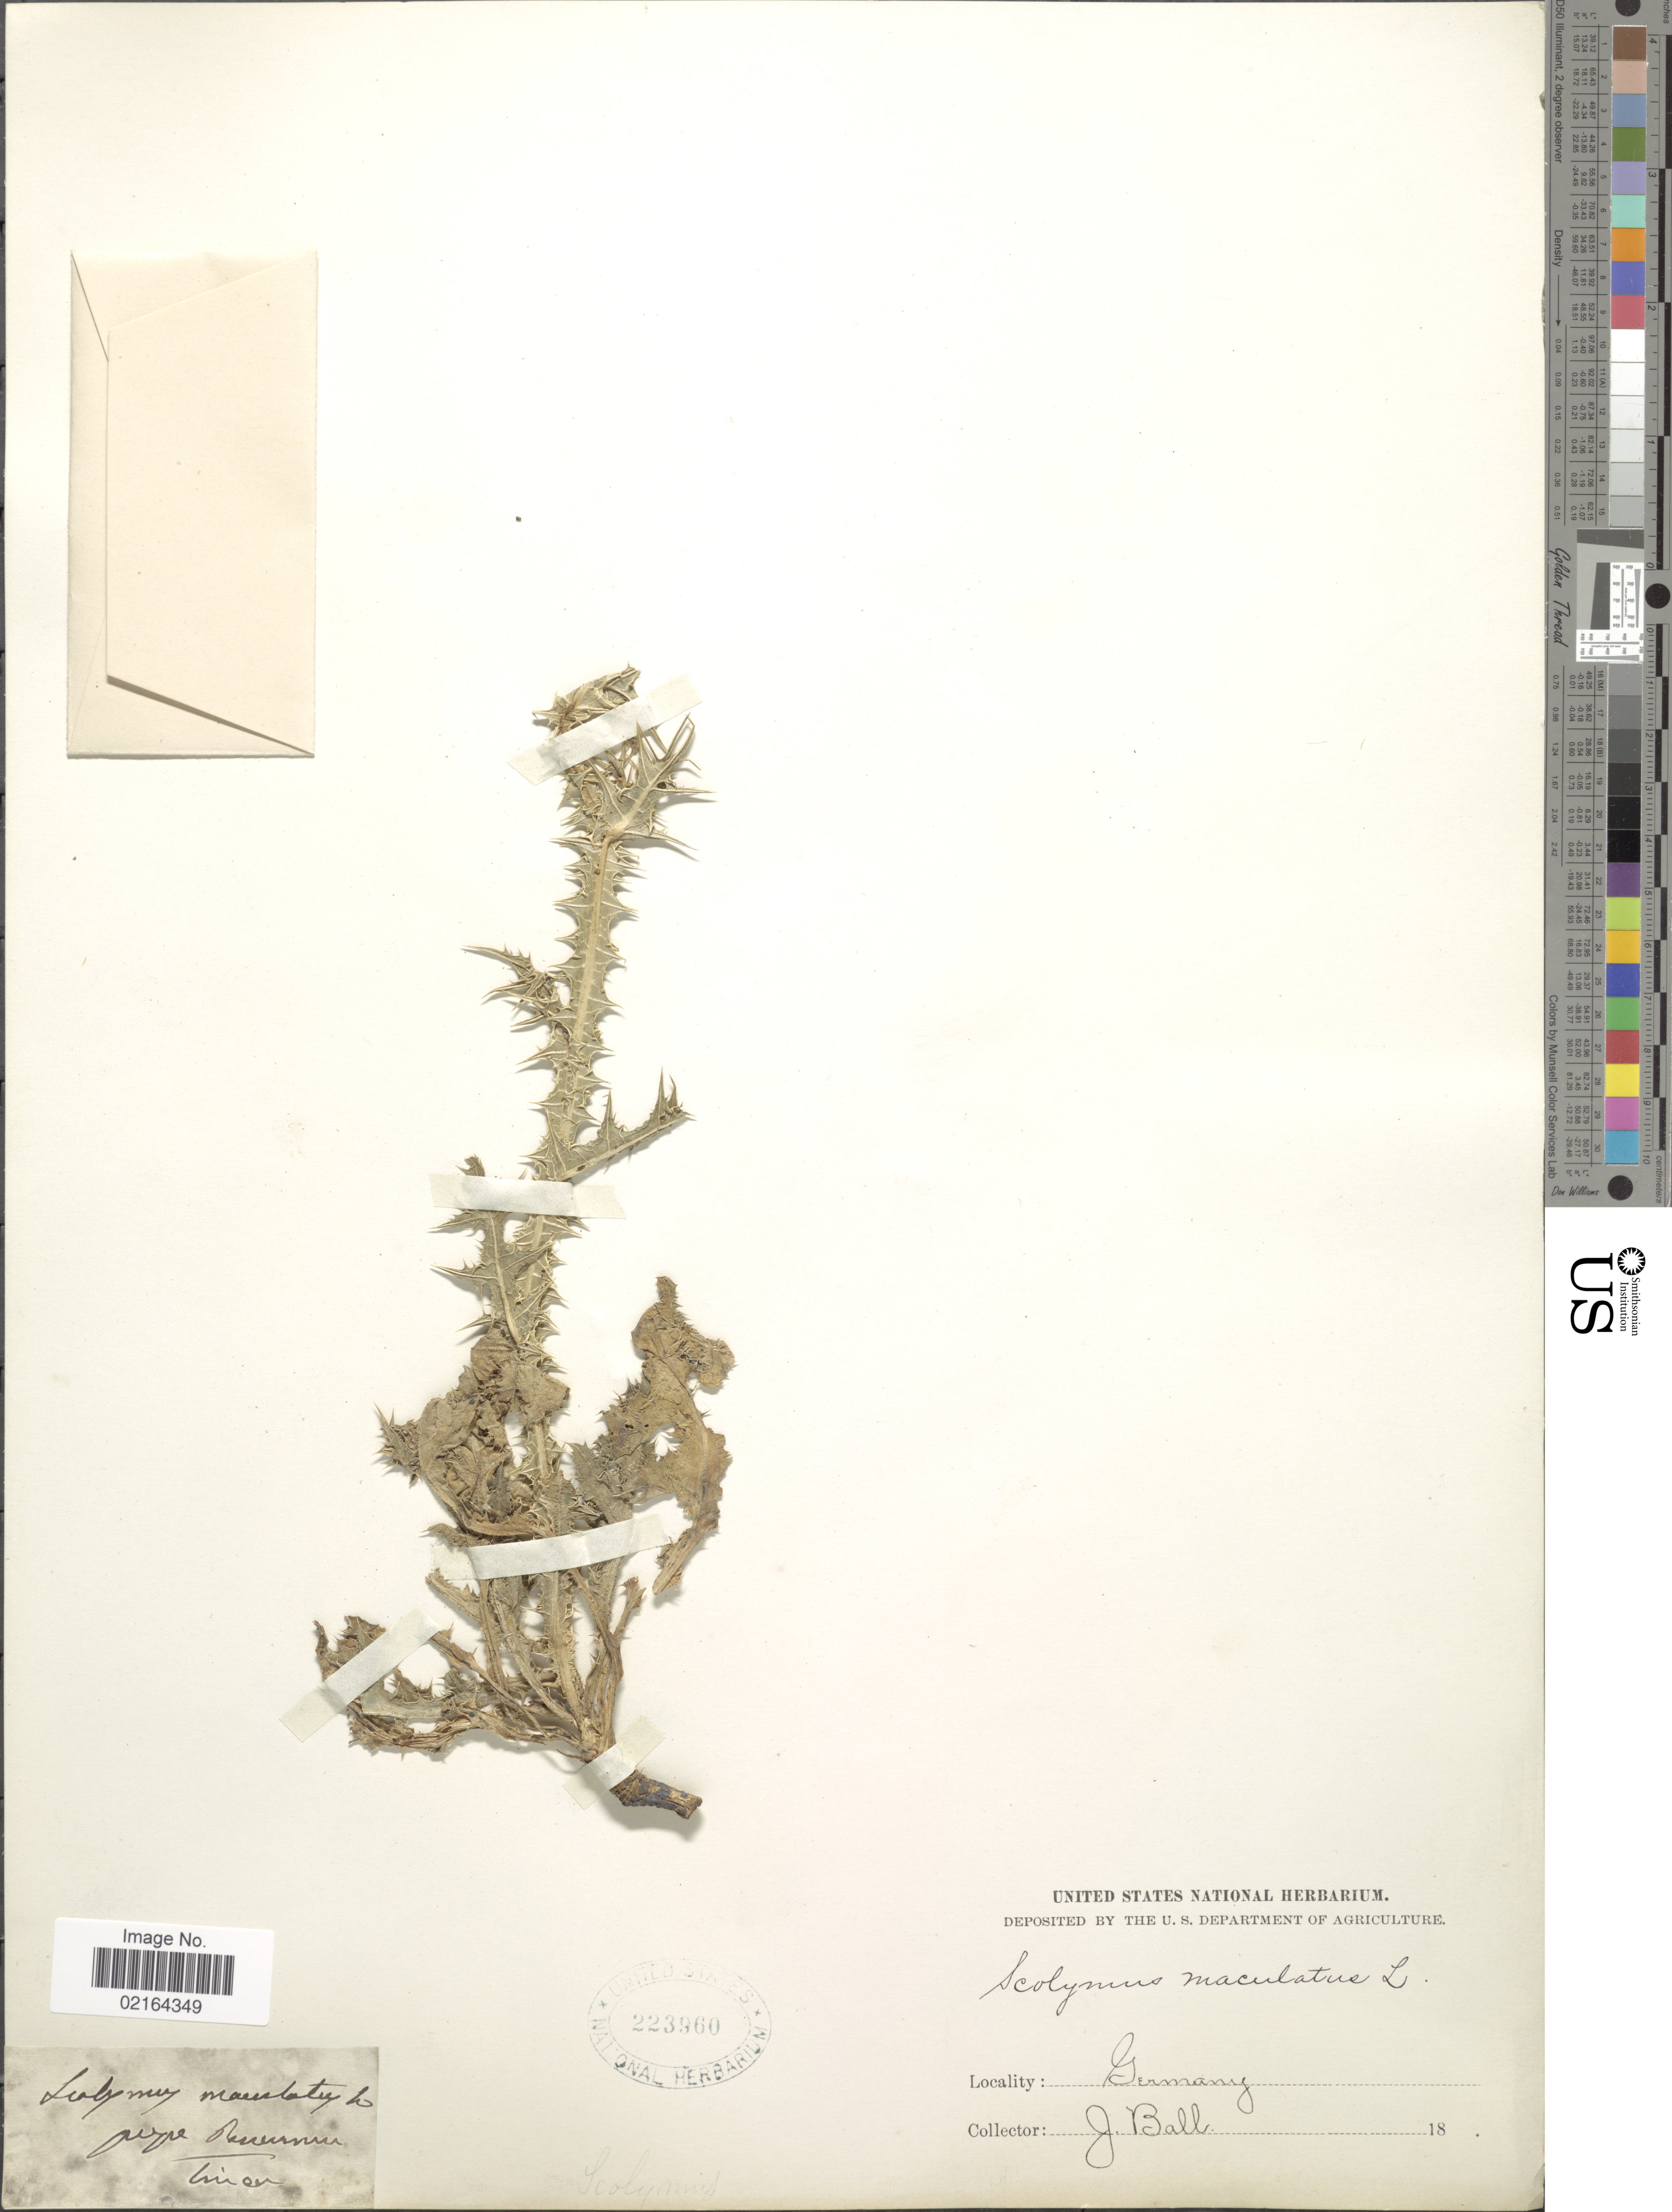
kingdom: Plantae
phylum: Tracheophyta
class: Magnoliopsida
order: Asterales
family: Asteraceae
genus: Scolymus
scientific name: Scolymus maculatus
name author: L.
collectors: J. Ball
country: Germany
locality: Trier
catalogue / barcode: US 223960